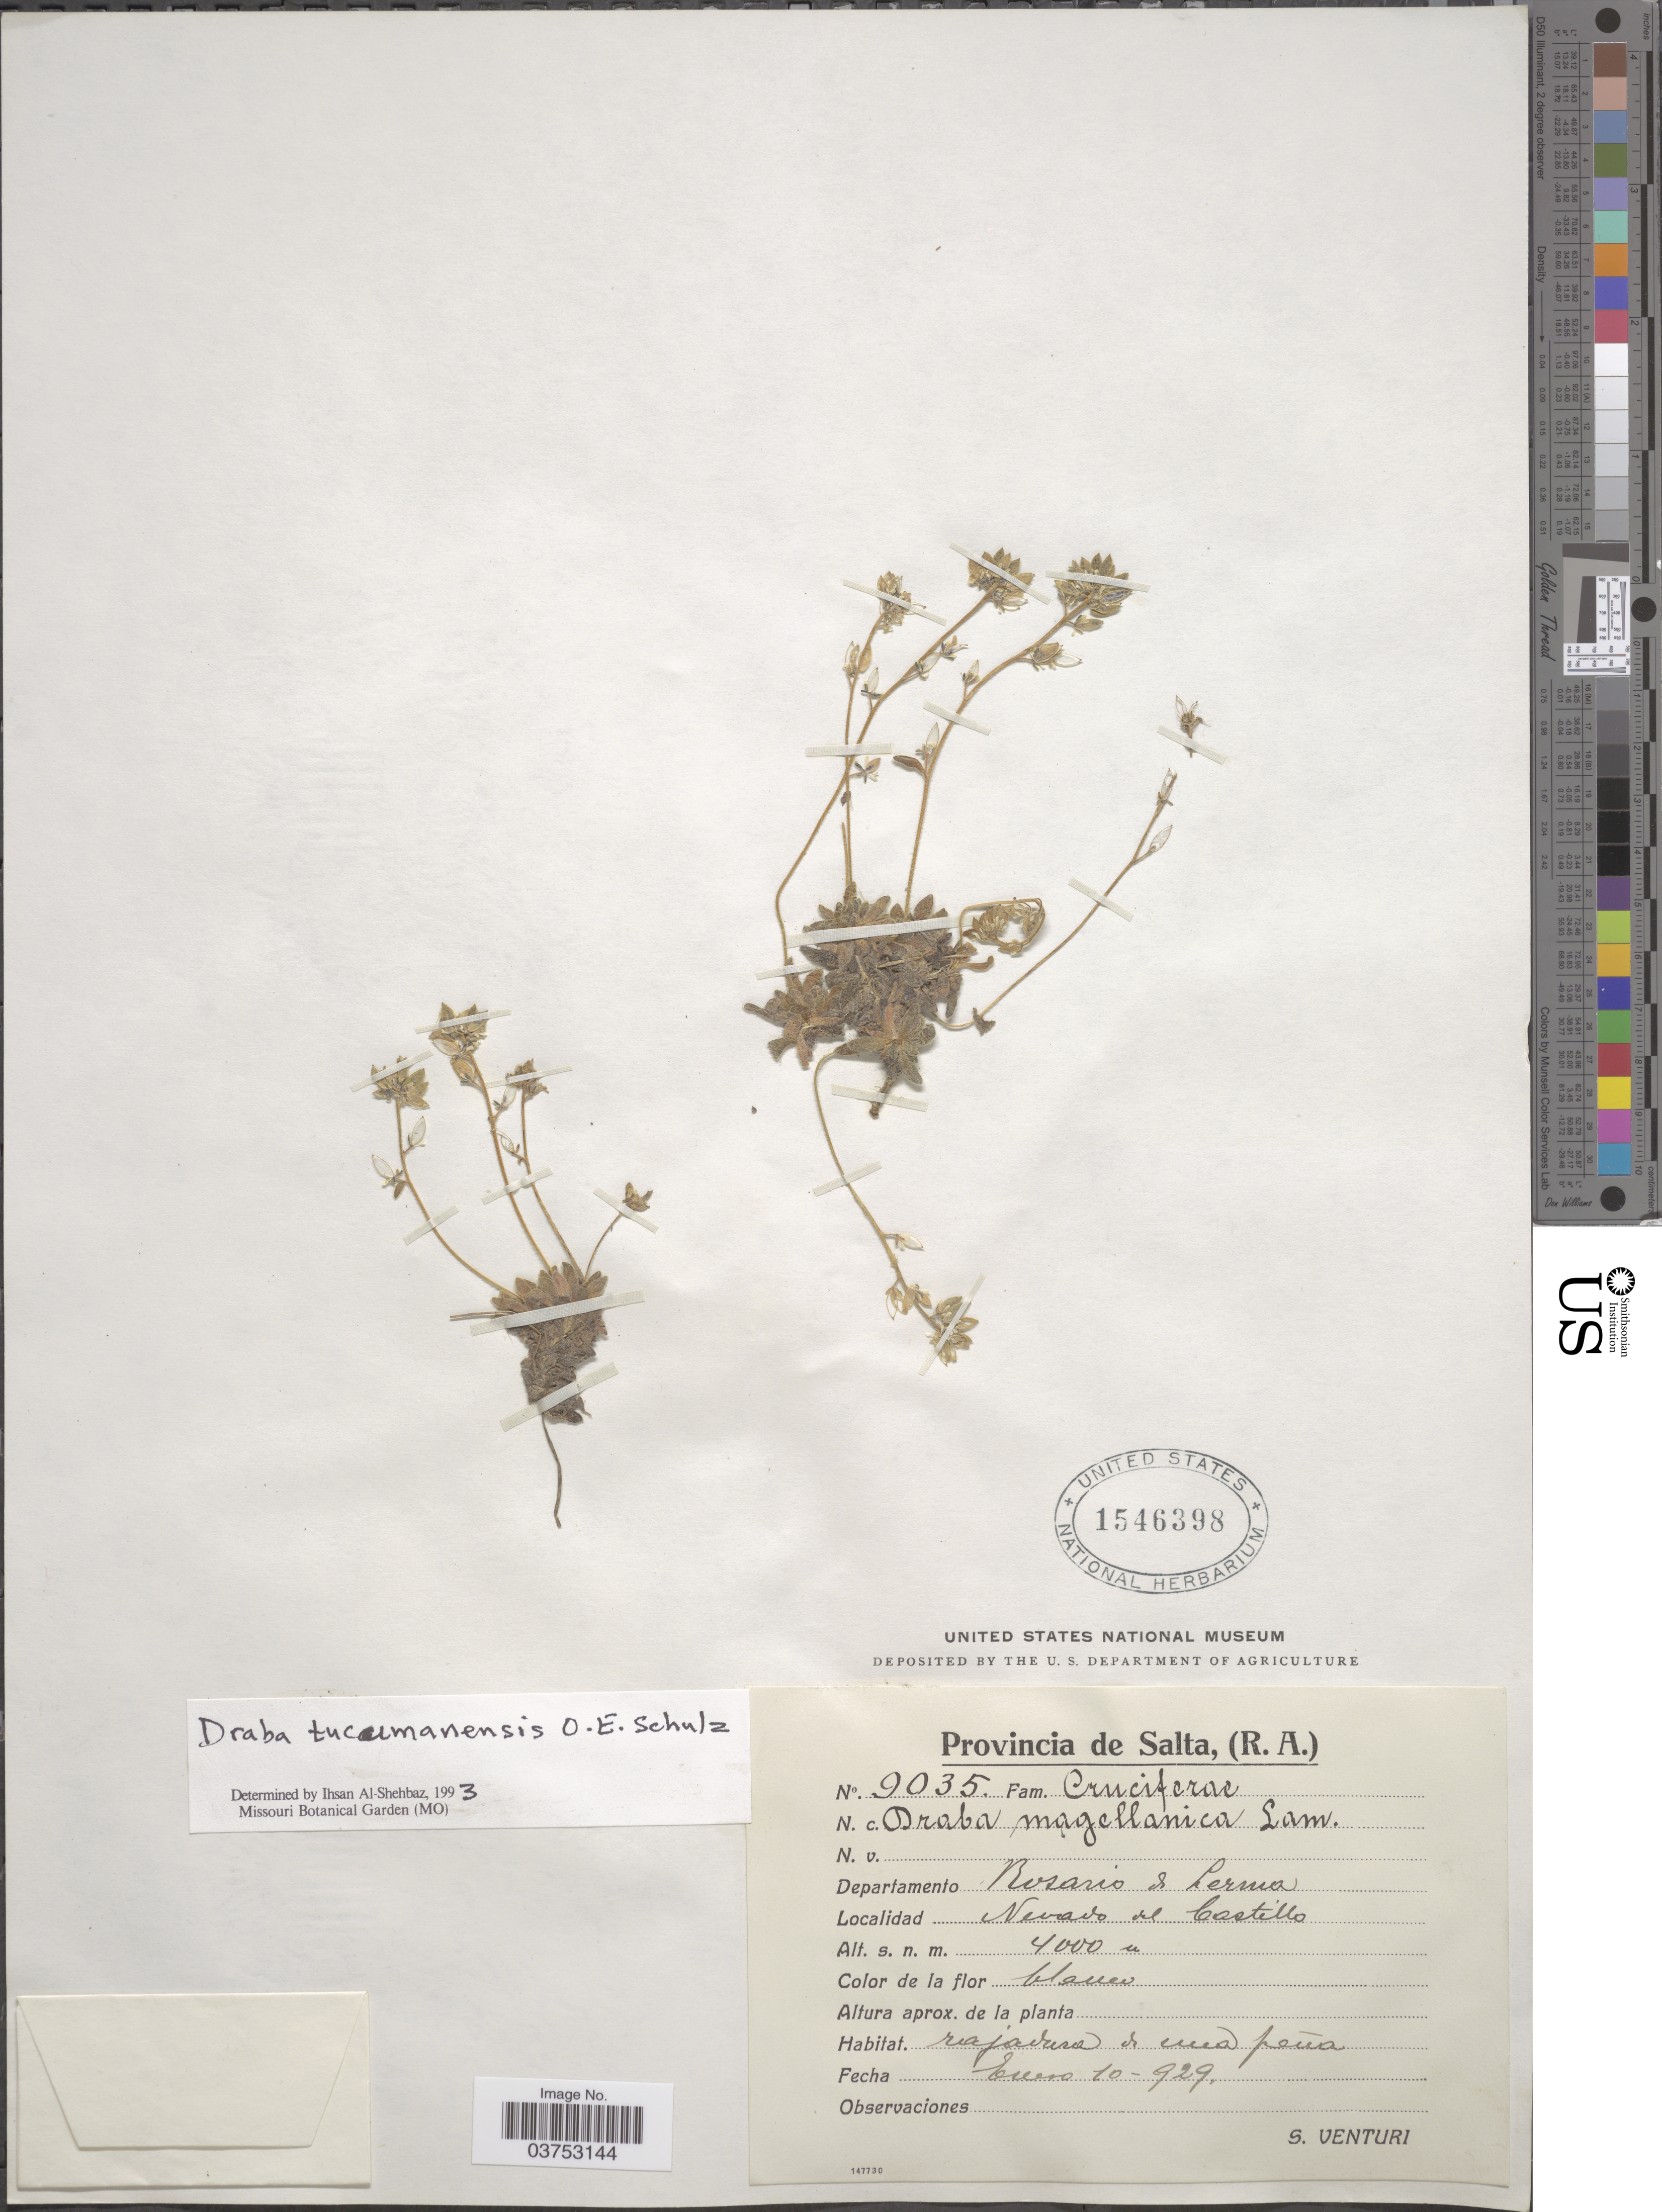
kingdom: Plantae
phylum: Tracheophyta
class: Magnoliopsida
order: Brassicales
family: Brassicaceae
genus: Draba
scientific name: Draba tucumanensis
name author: O.E. Schulz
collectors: S. Venturi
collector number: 9035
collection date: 1929-01-10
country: Argentina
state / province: Salta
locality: Departamento Rosario de Lerma. Nevado del Castillo.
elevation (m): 4000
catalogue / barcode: US 1546398